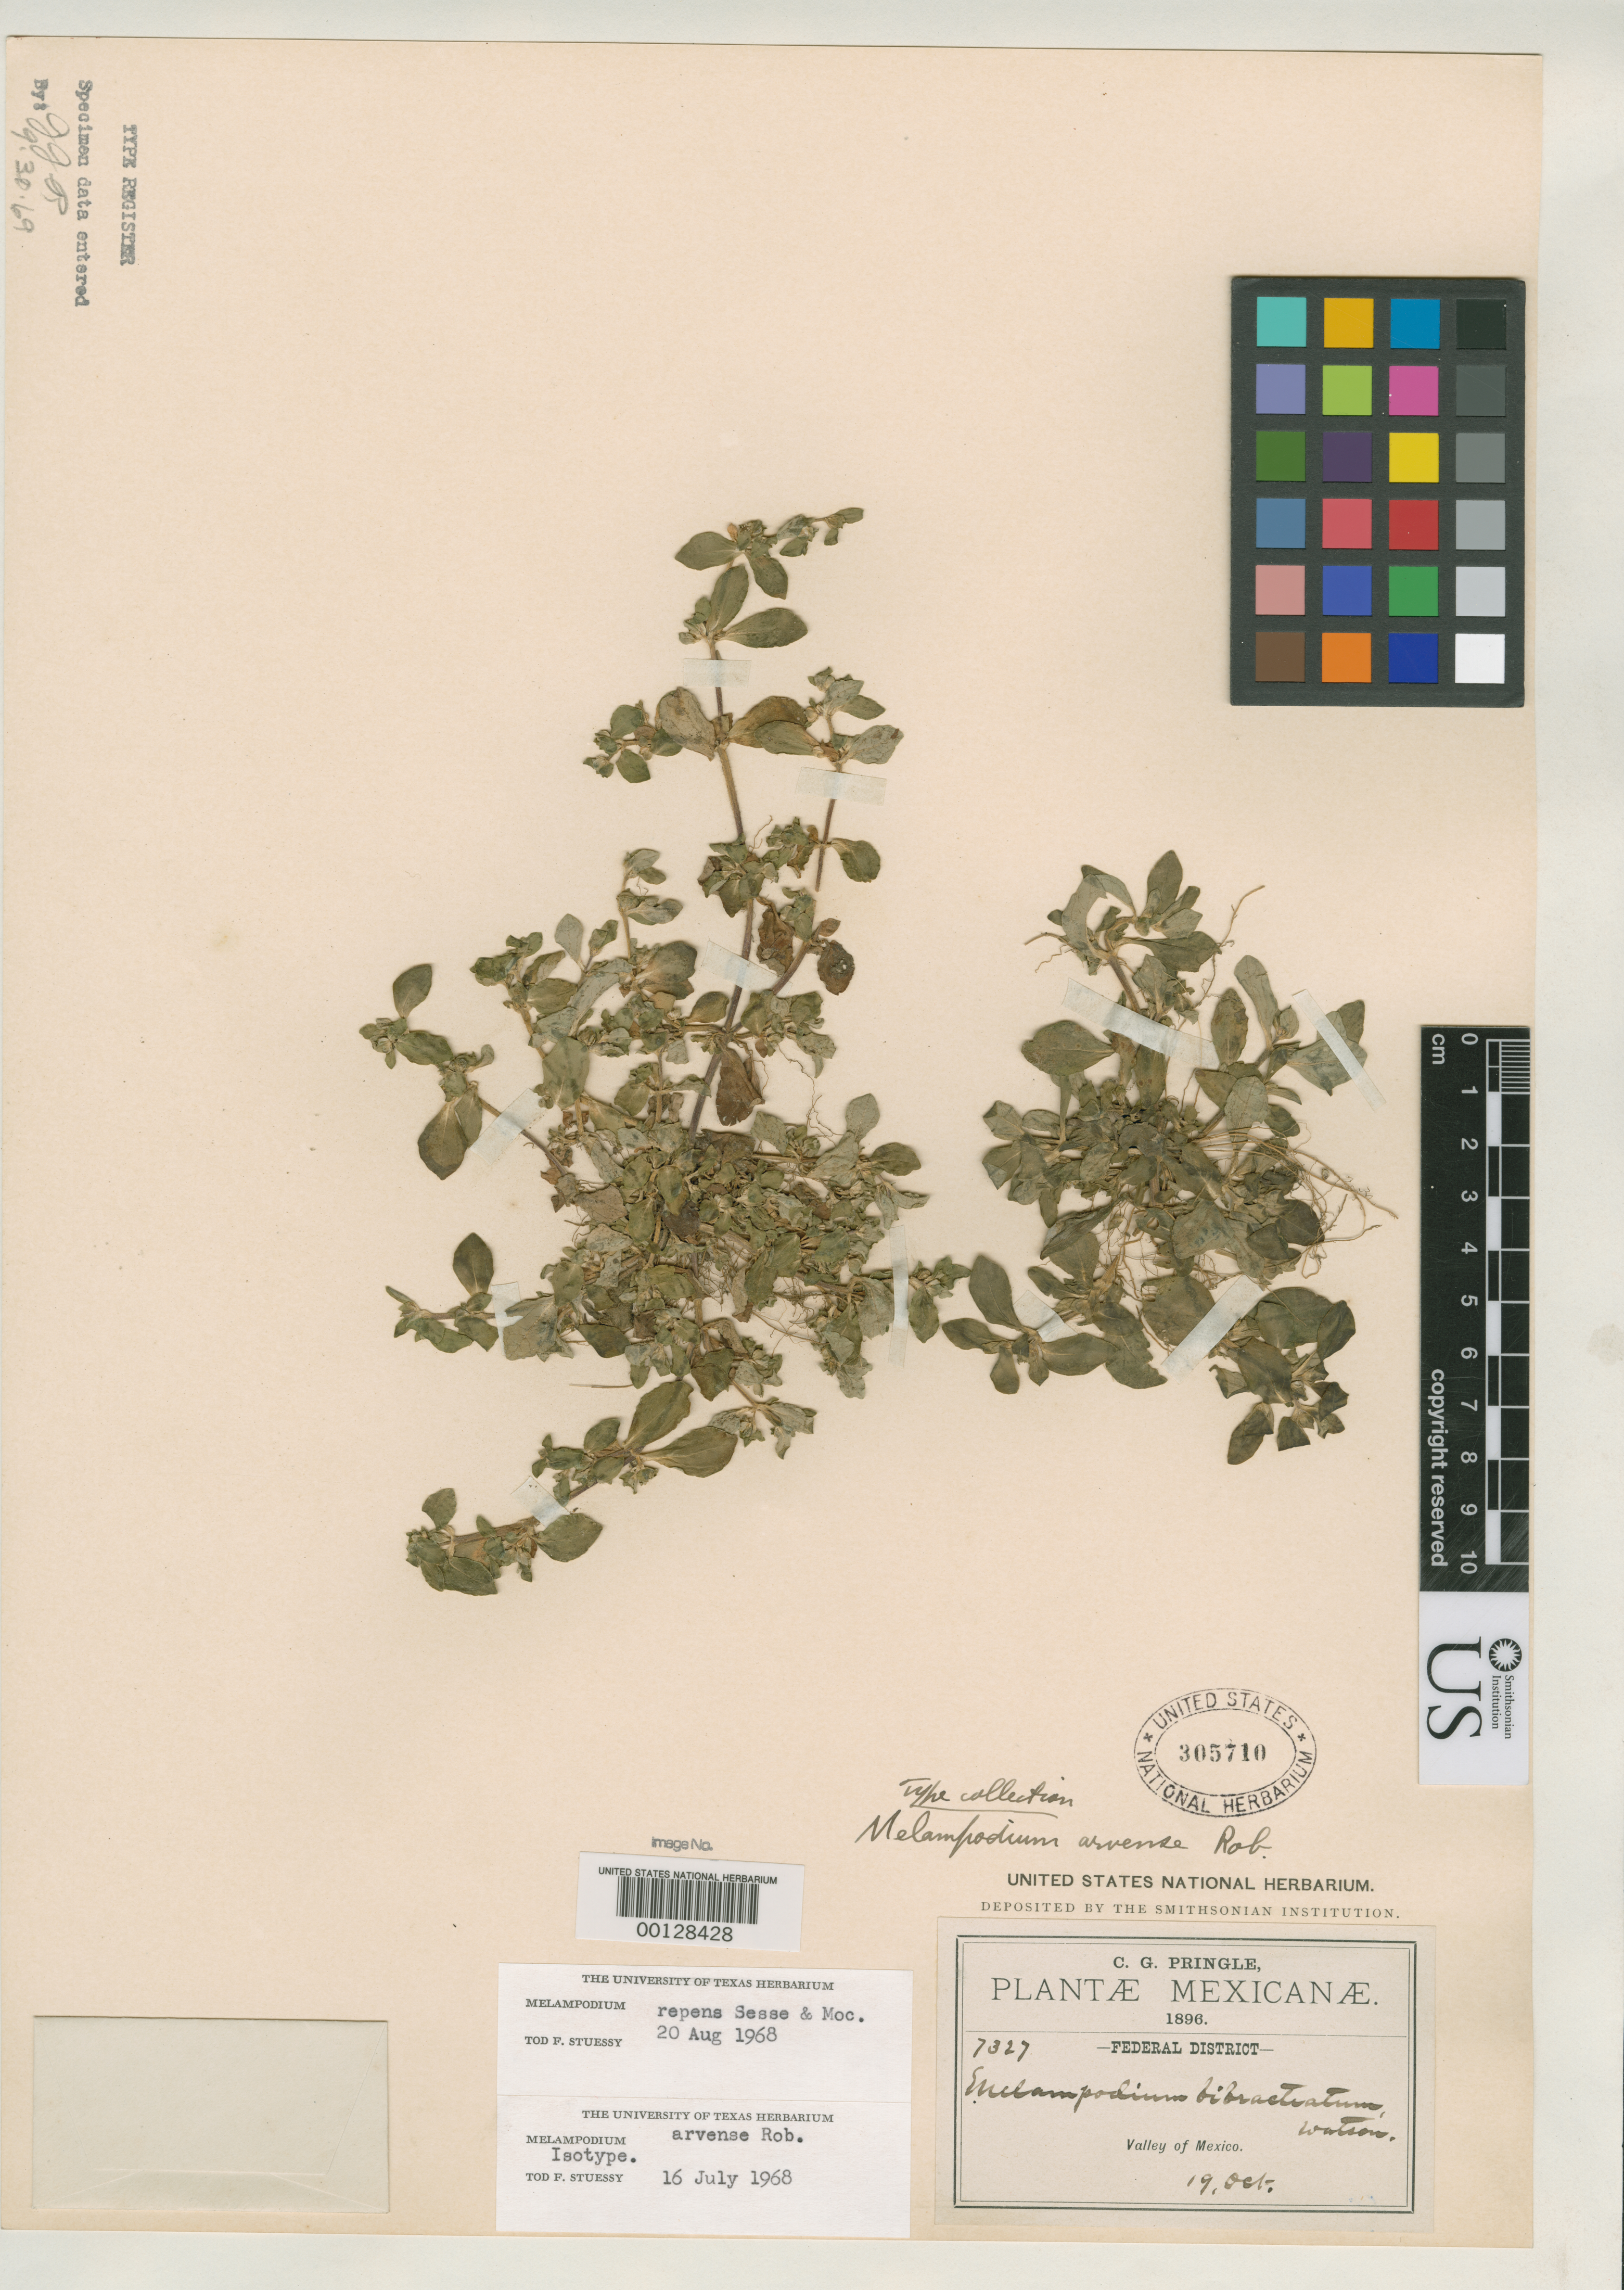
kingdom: Plantae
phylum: Tracheophyta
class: Magnoliopsida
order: Asterales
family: Asteraceae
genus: Melampodium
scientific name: Melampodium arvense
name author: B.L. Rob.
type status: Isotype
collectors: C. G. Pringle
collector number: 7327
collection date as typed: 19 Oct 1896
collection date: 1896-10-19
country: Mexico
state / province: Distrito Federal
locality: Valley of Mexico.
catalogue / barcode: US 305710